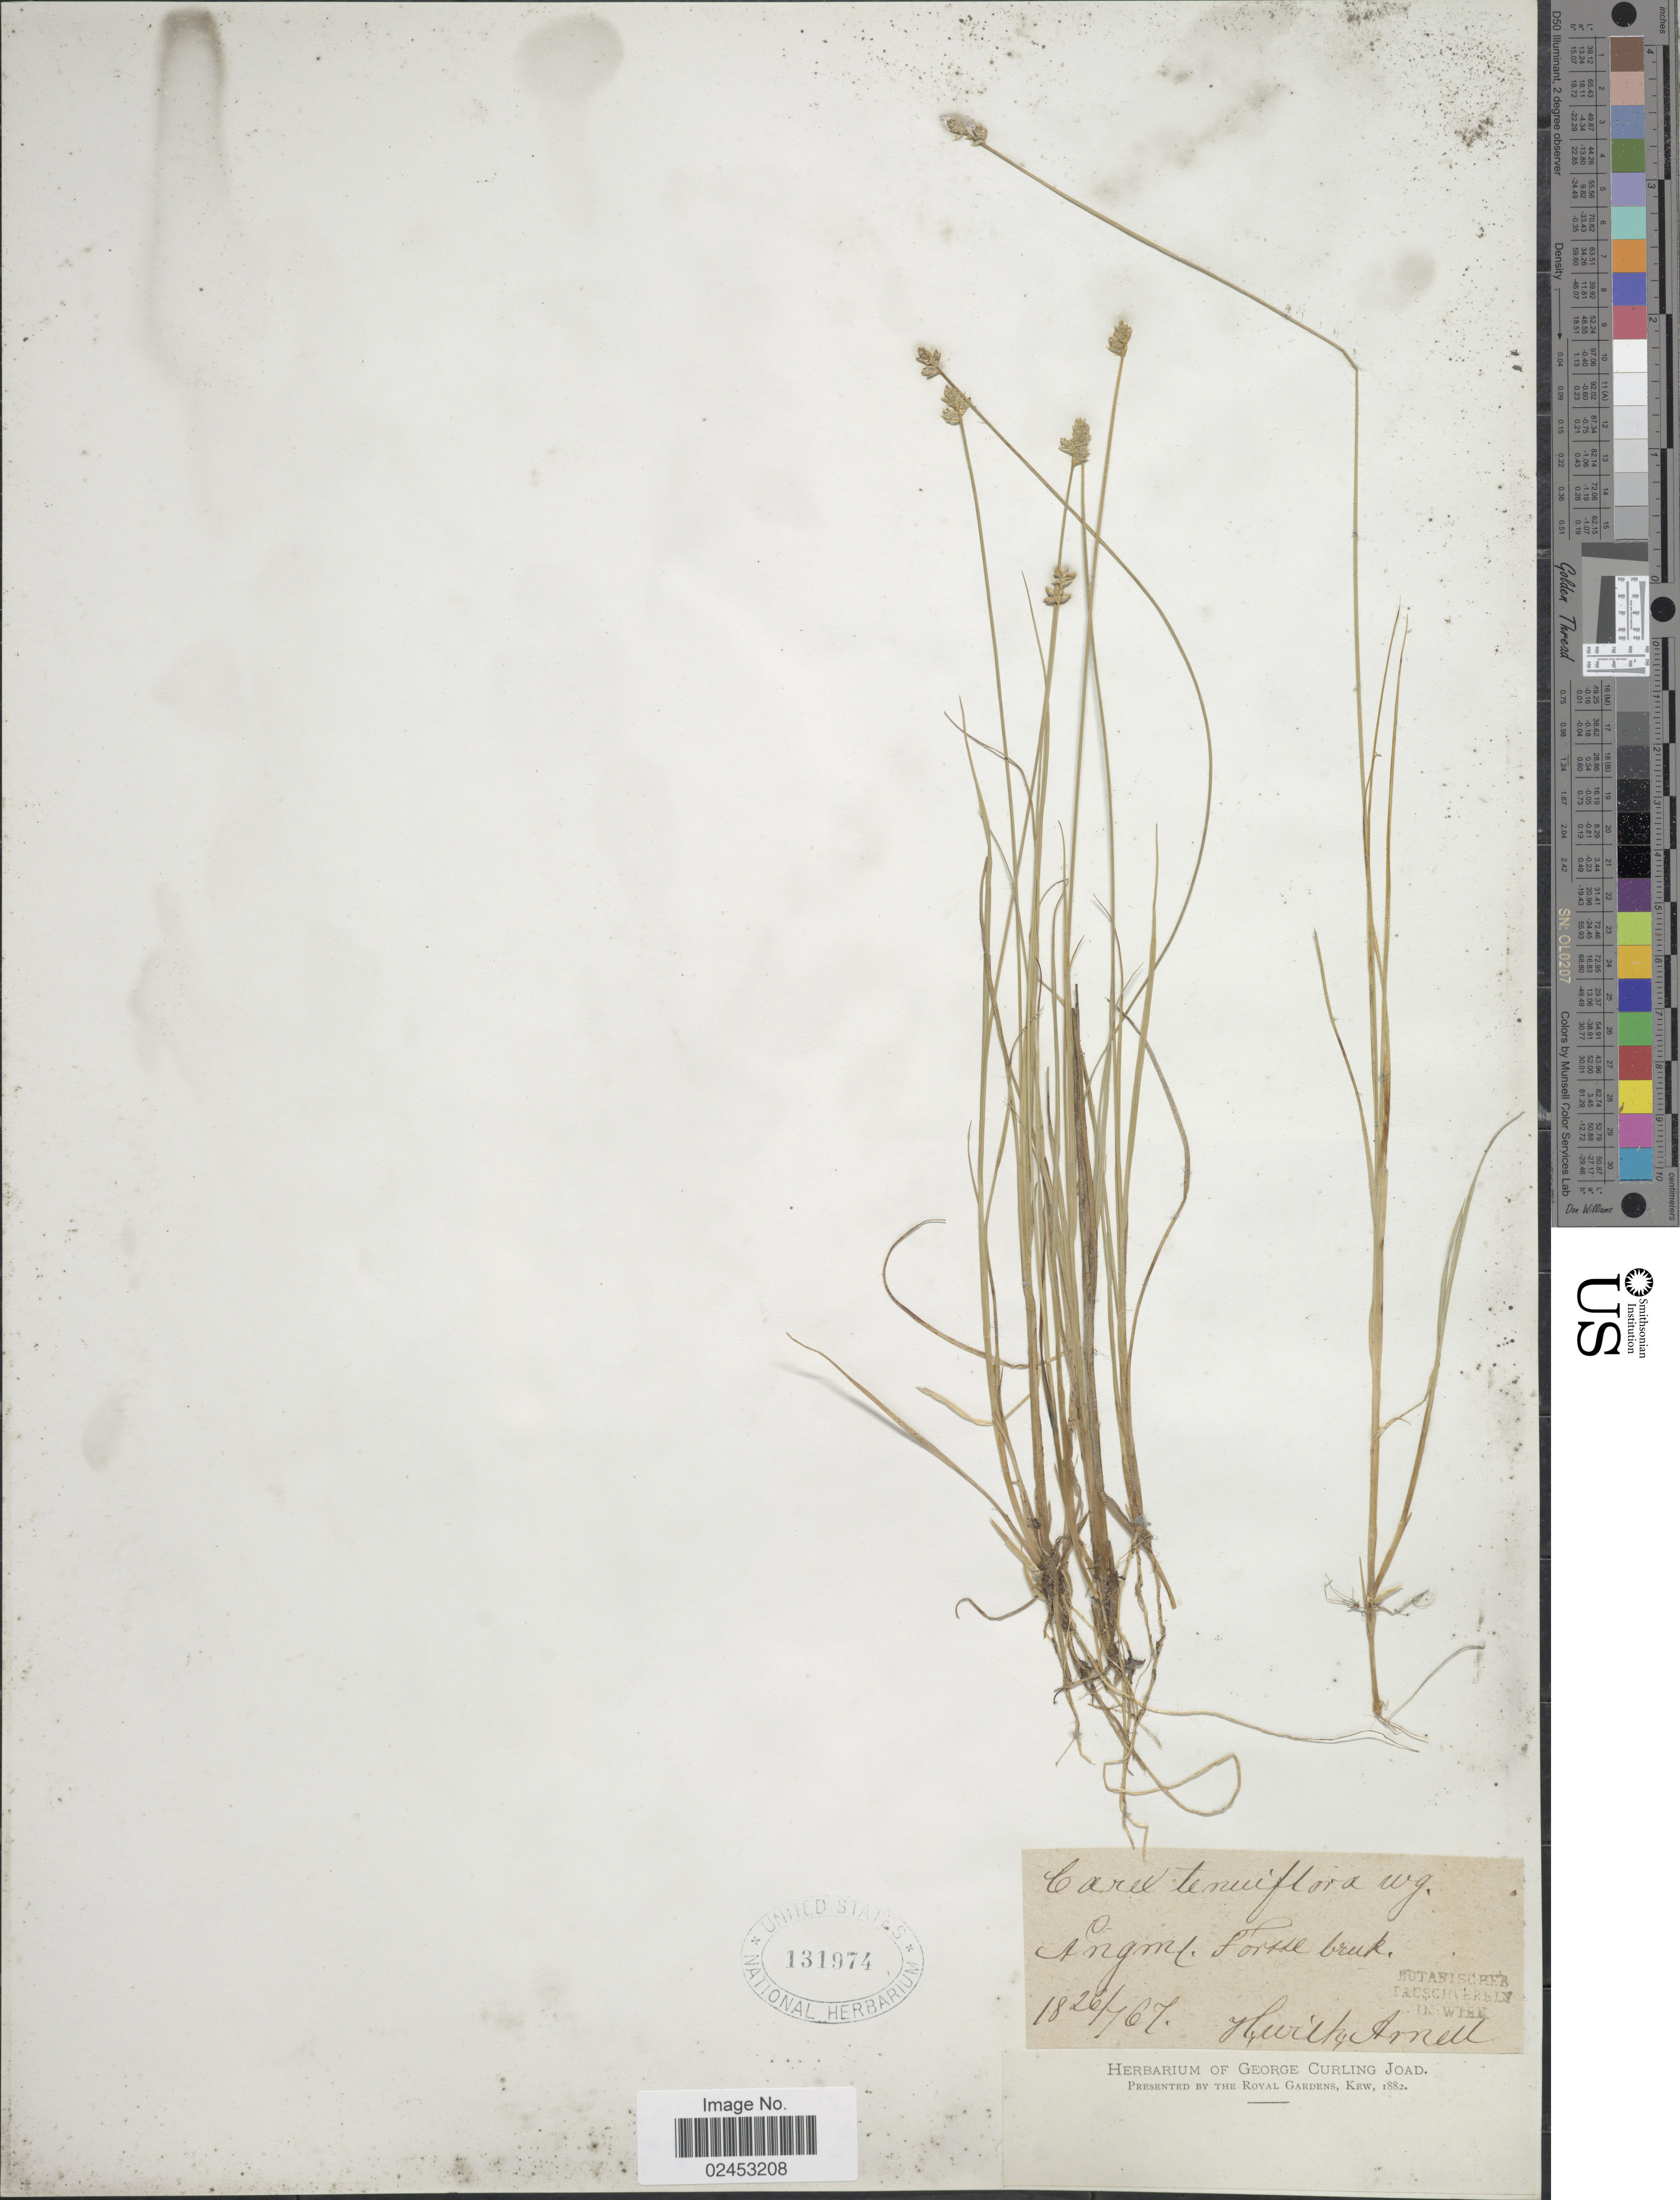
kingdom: Plantae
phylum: Tracheophyta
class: Liliopsida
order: Poales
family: Cyperaceae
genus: Carex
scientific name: Carex tenuiflora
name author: Wahlenb.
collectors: H. W. Arnell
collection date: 1867-07-26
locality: Angmel/Forsse bruk [interpreted]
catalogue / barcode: US 131974